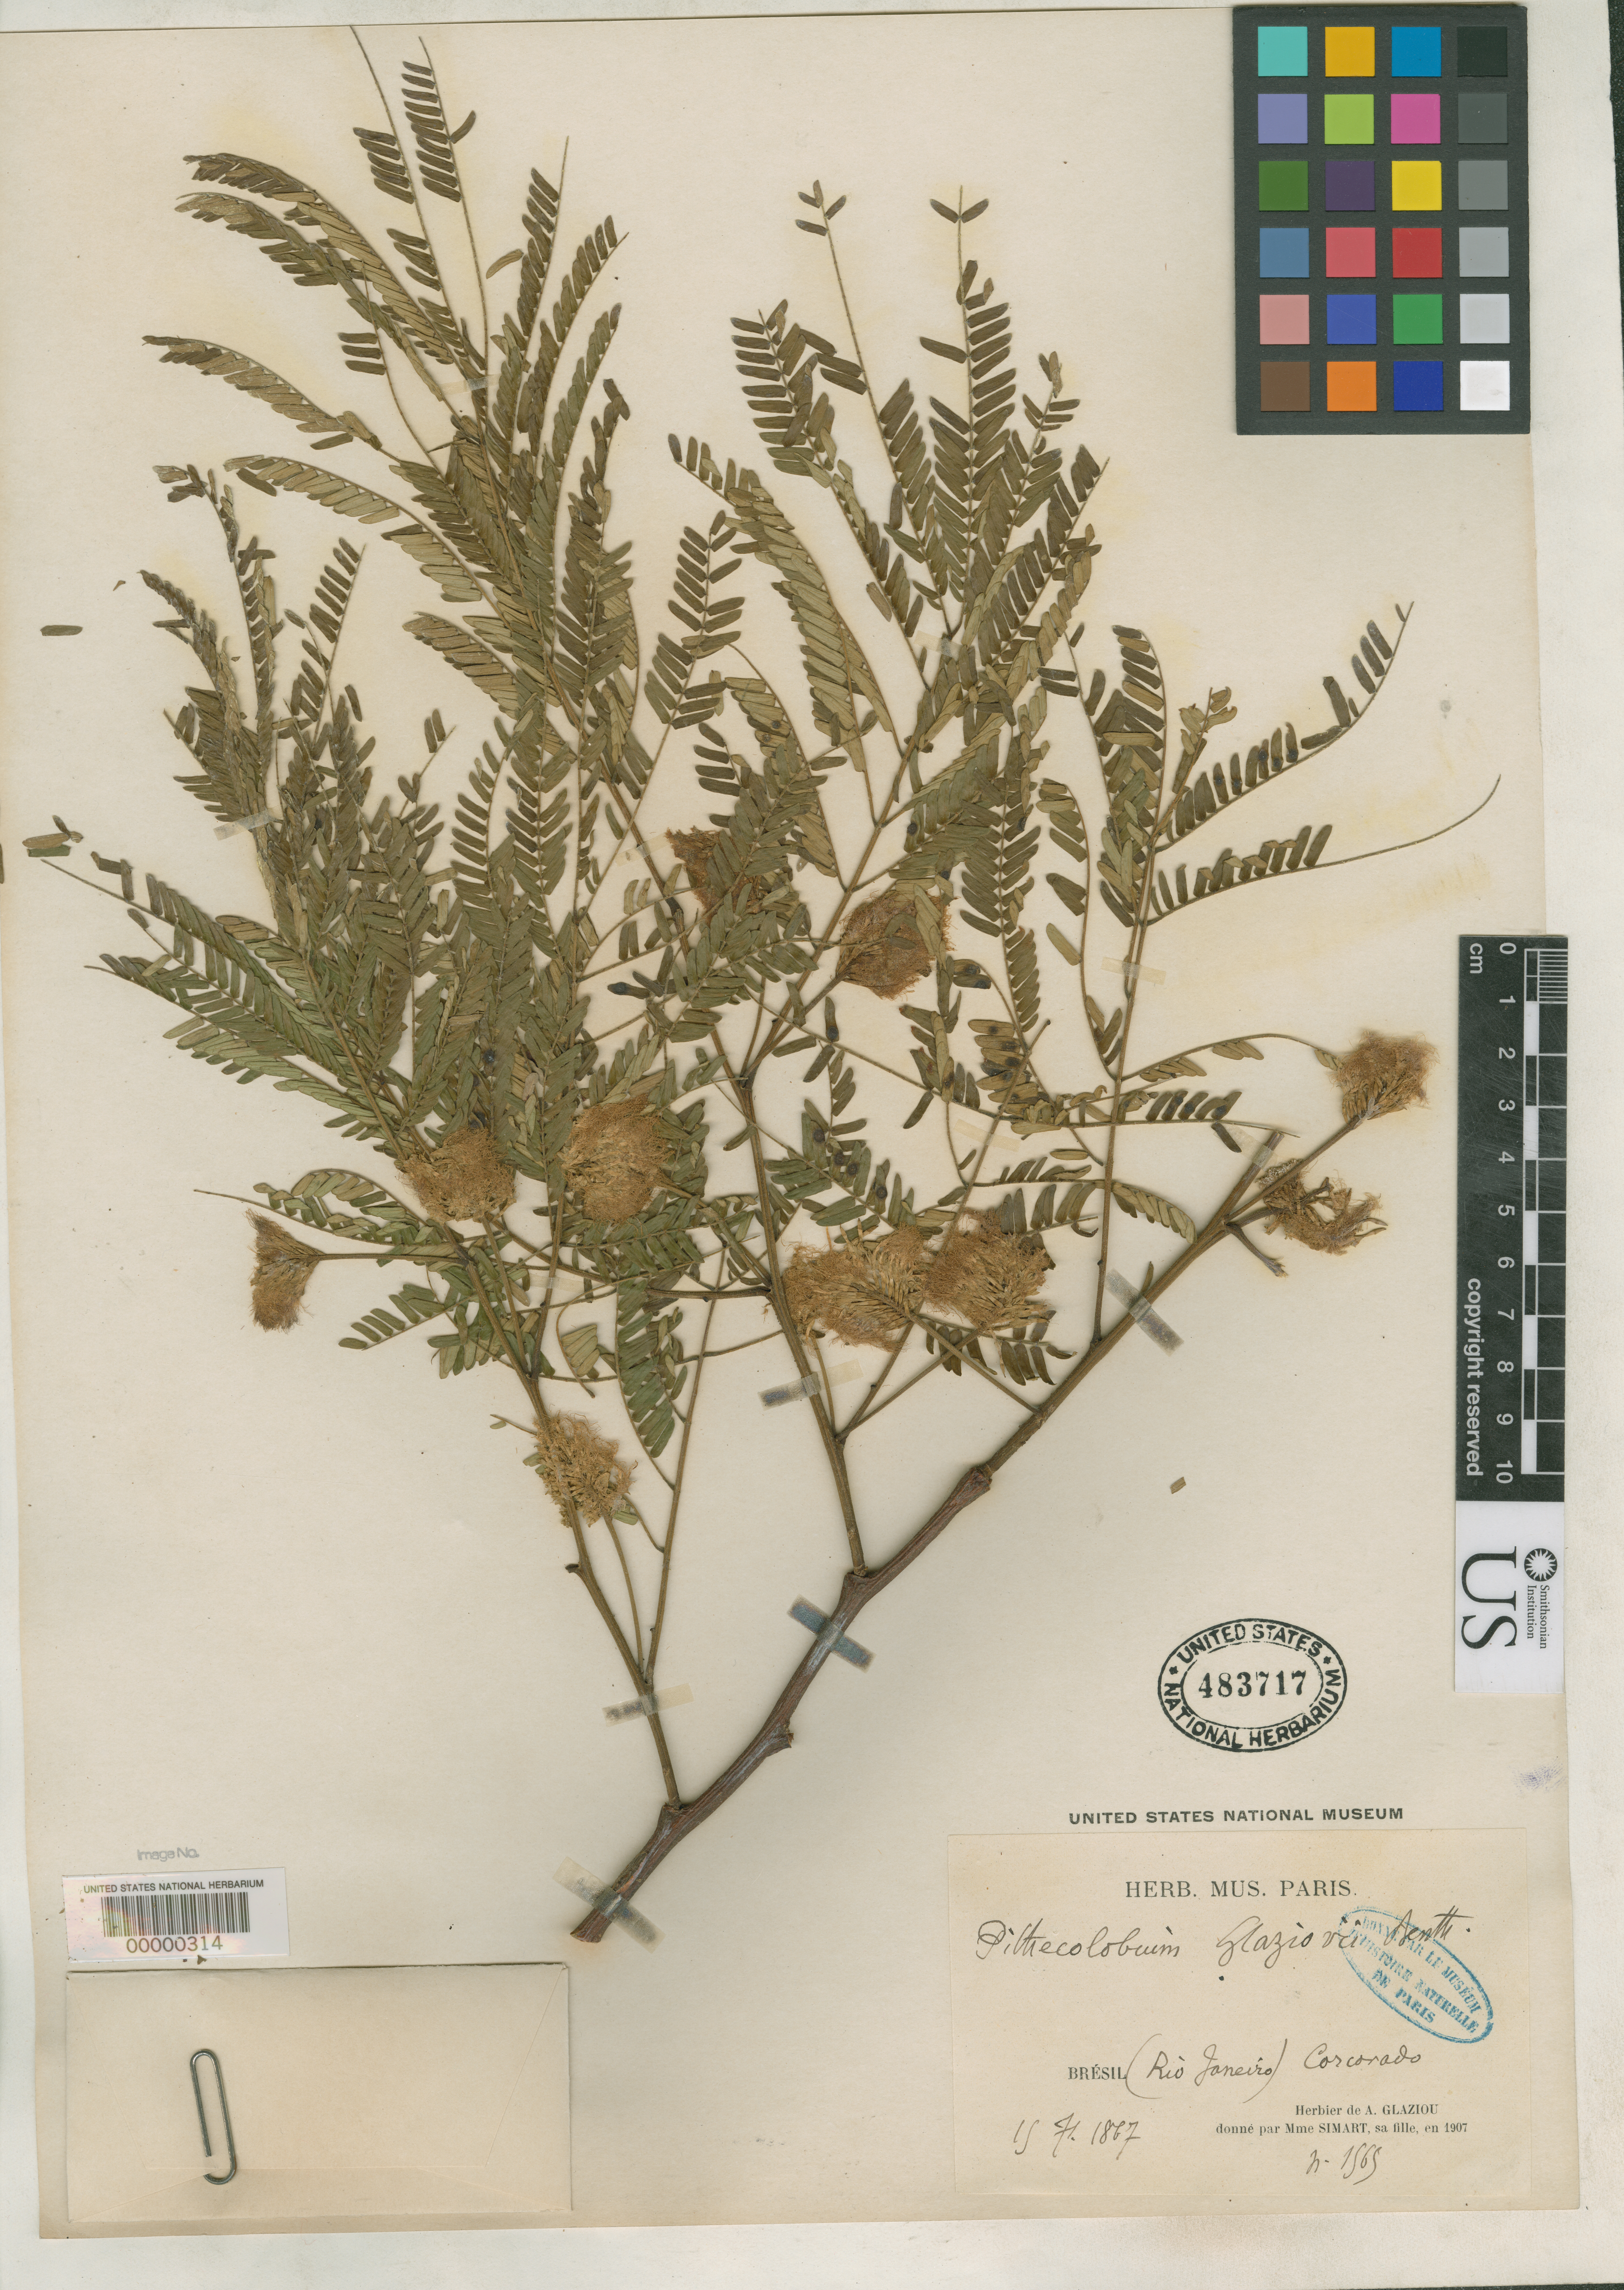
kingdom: Plantae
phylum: Tracheophyta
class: Magnoliopsida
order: Fabales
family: Fabaceae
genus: Pithecellobium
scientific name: Pithecellobium glaziovii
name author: Benth. in Mart.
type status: Type Fragment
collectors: A. F. M. Glaziou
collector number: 1565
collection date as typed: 15 Jul 1876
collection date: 1876-07-15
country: Brazil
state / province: Rio de Janeiro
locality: Corcovado.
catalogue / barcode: US 483717